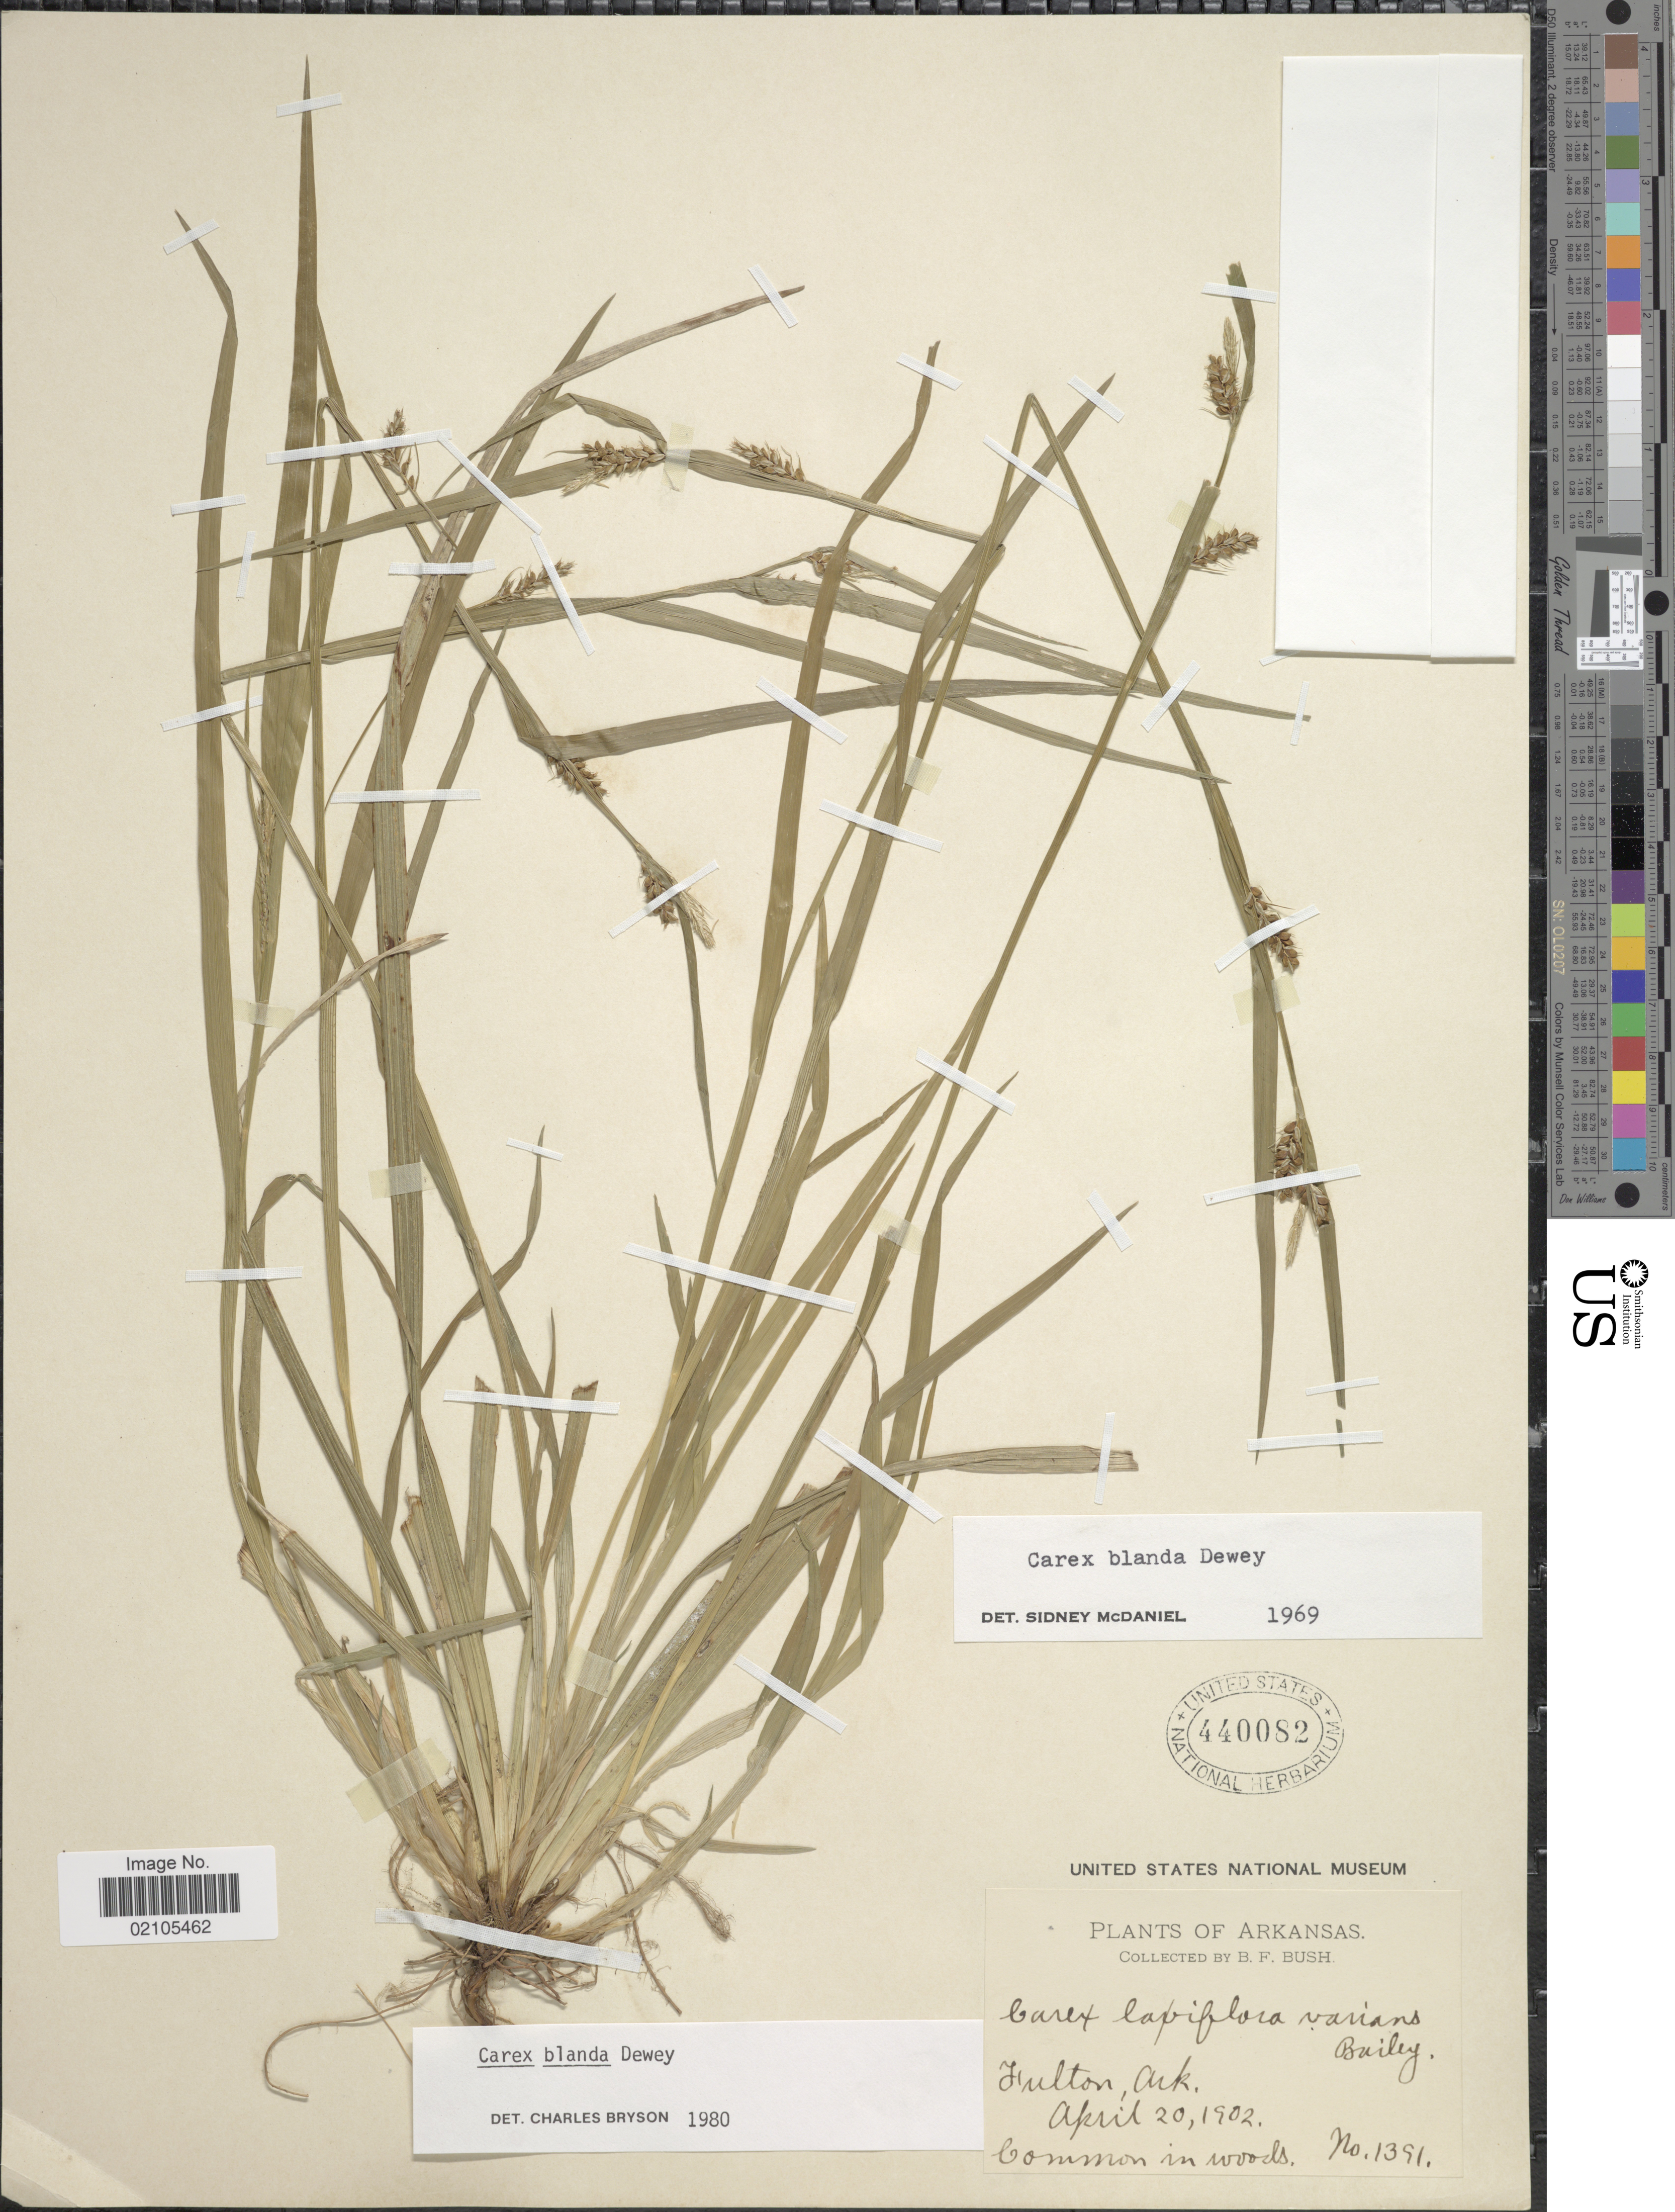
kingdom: Plantae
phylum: Tracheophyta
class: Liliopsida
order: Poales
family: Cyperaceae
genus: Carex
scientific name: Carex blanda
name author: Dewey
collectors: B. F. Bush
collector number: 1391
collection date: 1902-04-20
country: United States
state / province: Arkansas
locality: Fulton, Ark.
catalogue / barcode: US 440082